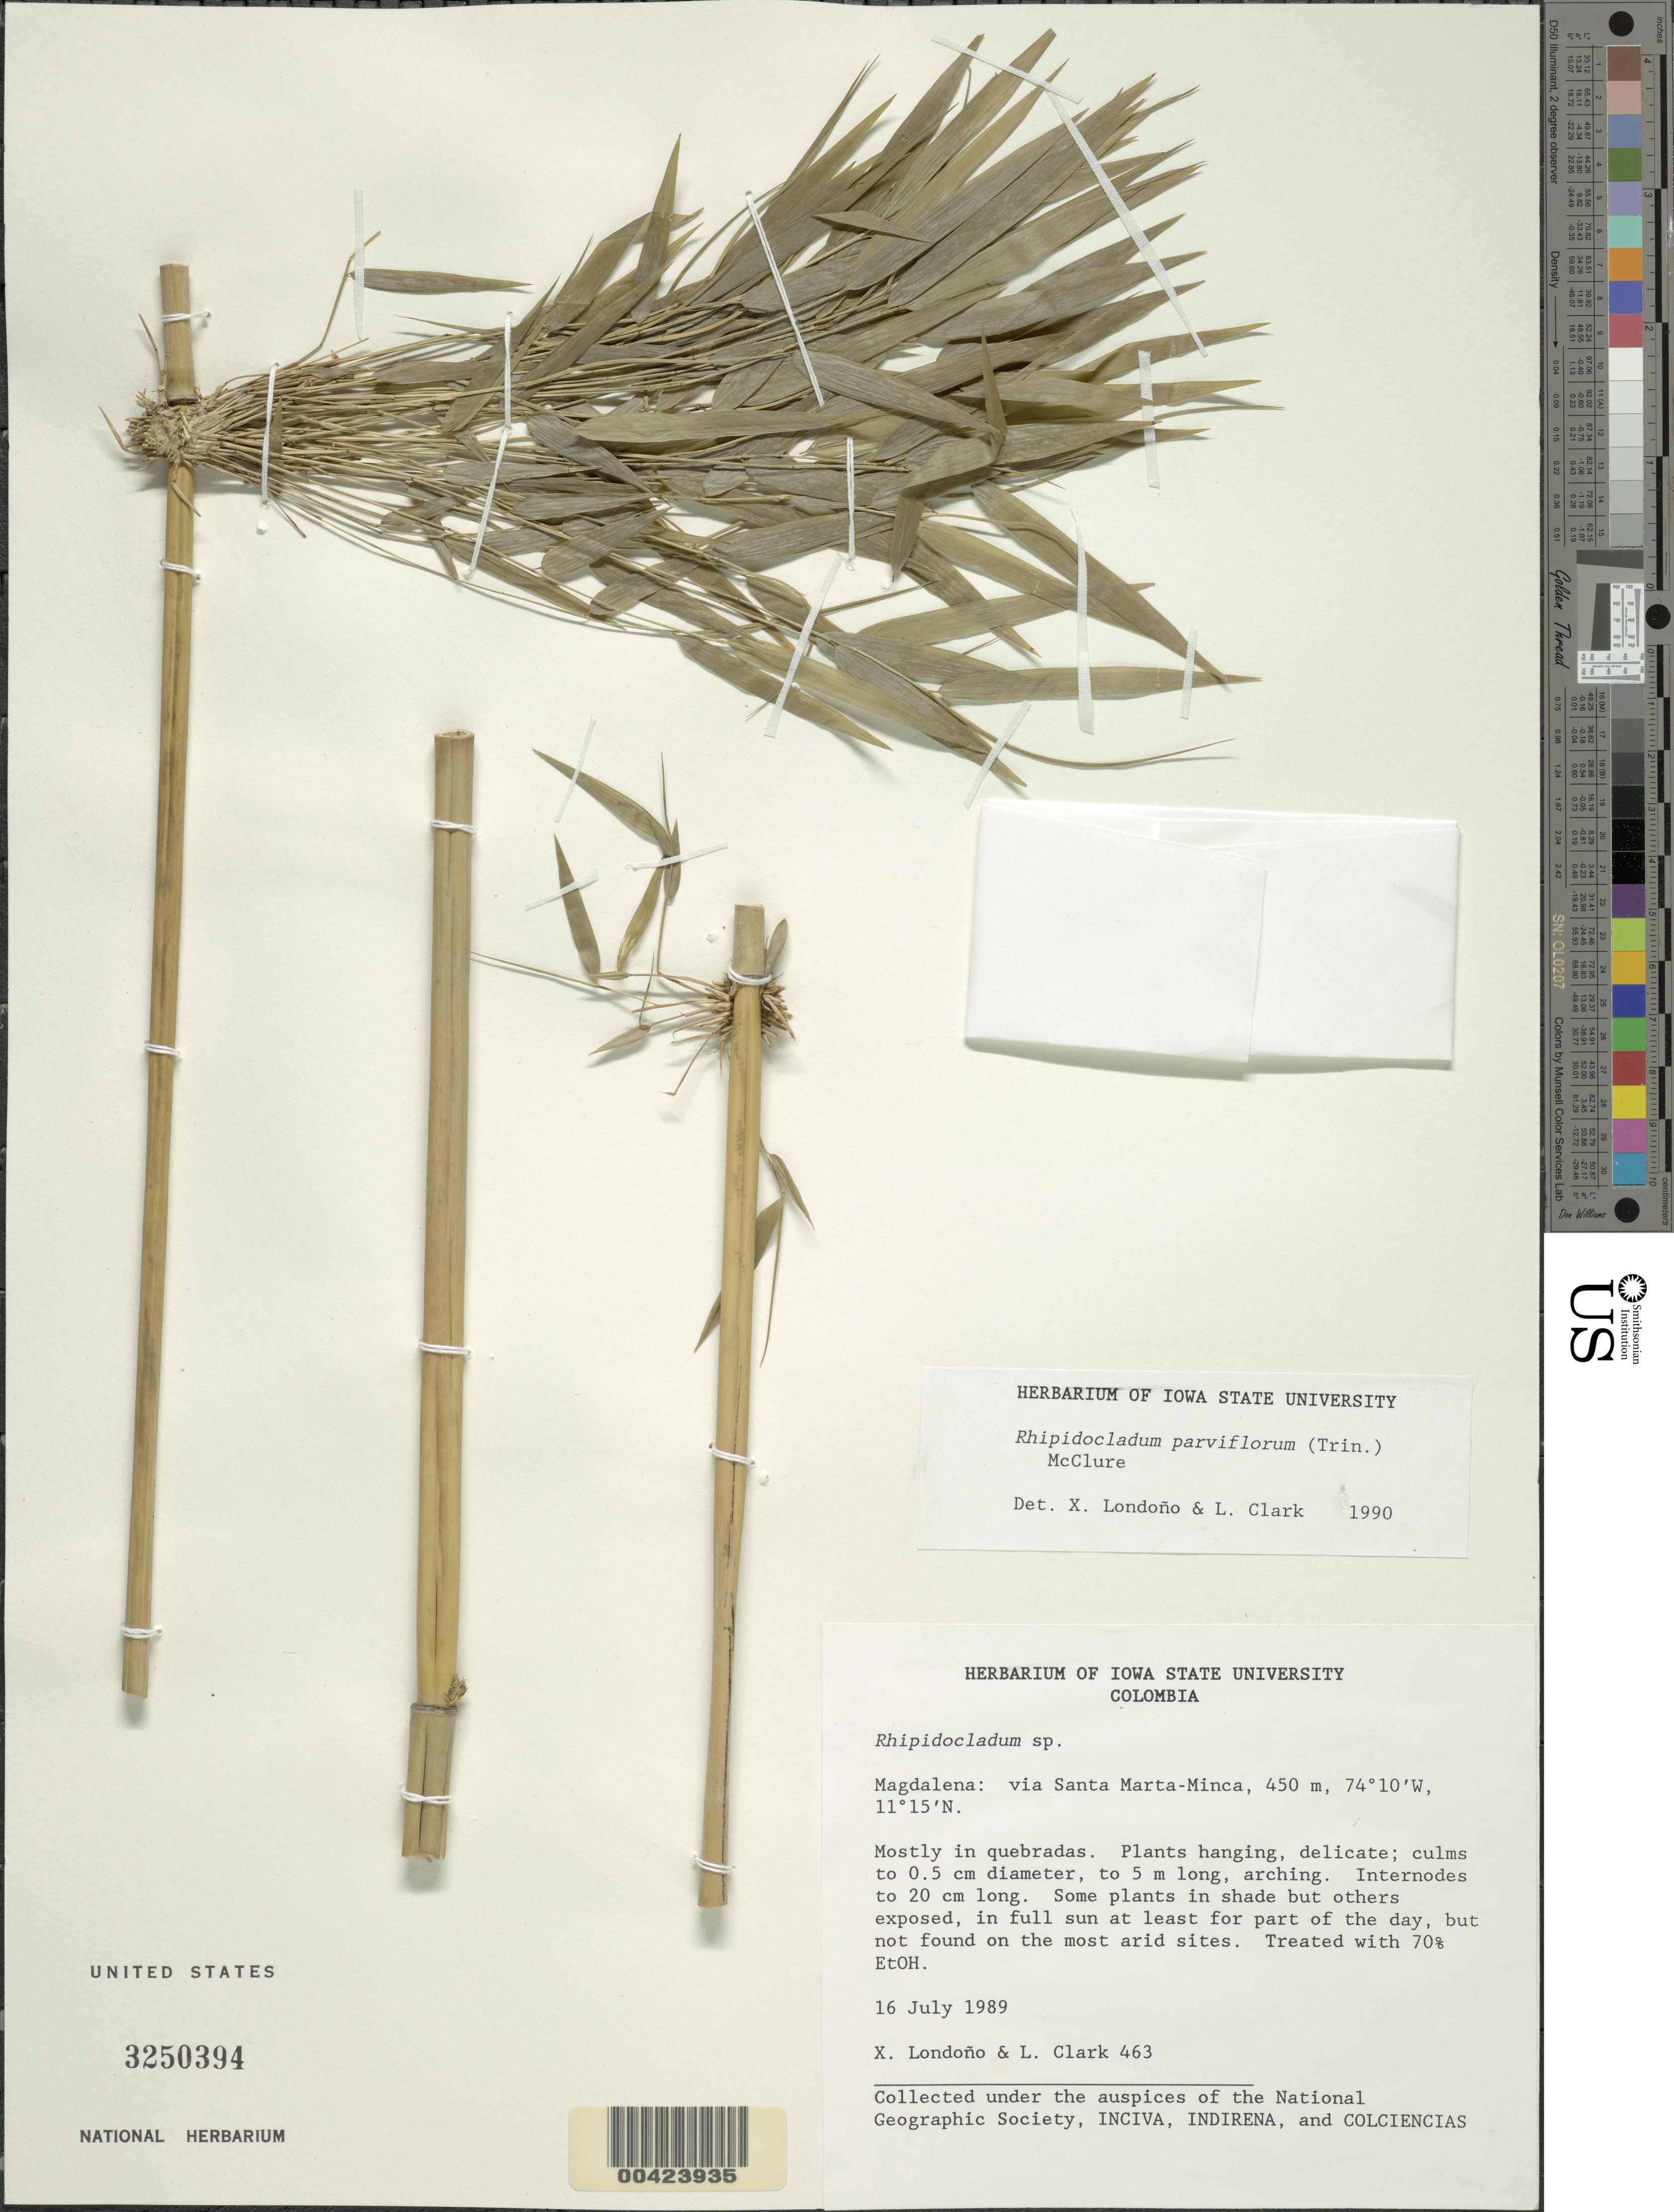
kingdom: Plantae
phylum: Tracheophyta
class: Liliopsida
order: Poales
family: Poaceae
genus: Rhipidocladum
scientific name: Rhipidocladum parviflorum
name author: (Trin.) McClure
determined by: Londoño, X.; Clark, L. G.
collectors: X. Londoño & L. G. Clark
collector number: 463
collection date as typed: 16 Jul 1989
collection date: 1989-07-16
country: Colombia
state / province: Magdalena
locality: Via Santa Marta - Minca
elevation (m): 450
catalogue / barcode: US 3250394